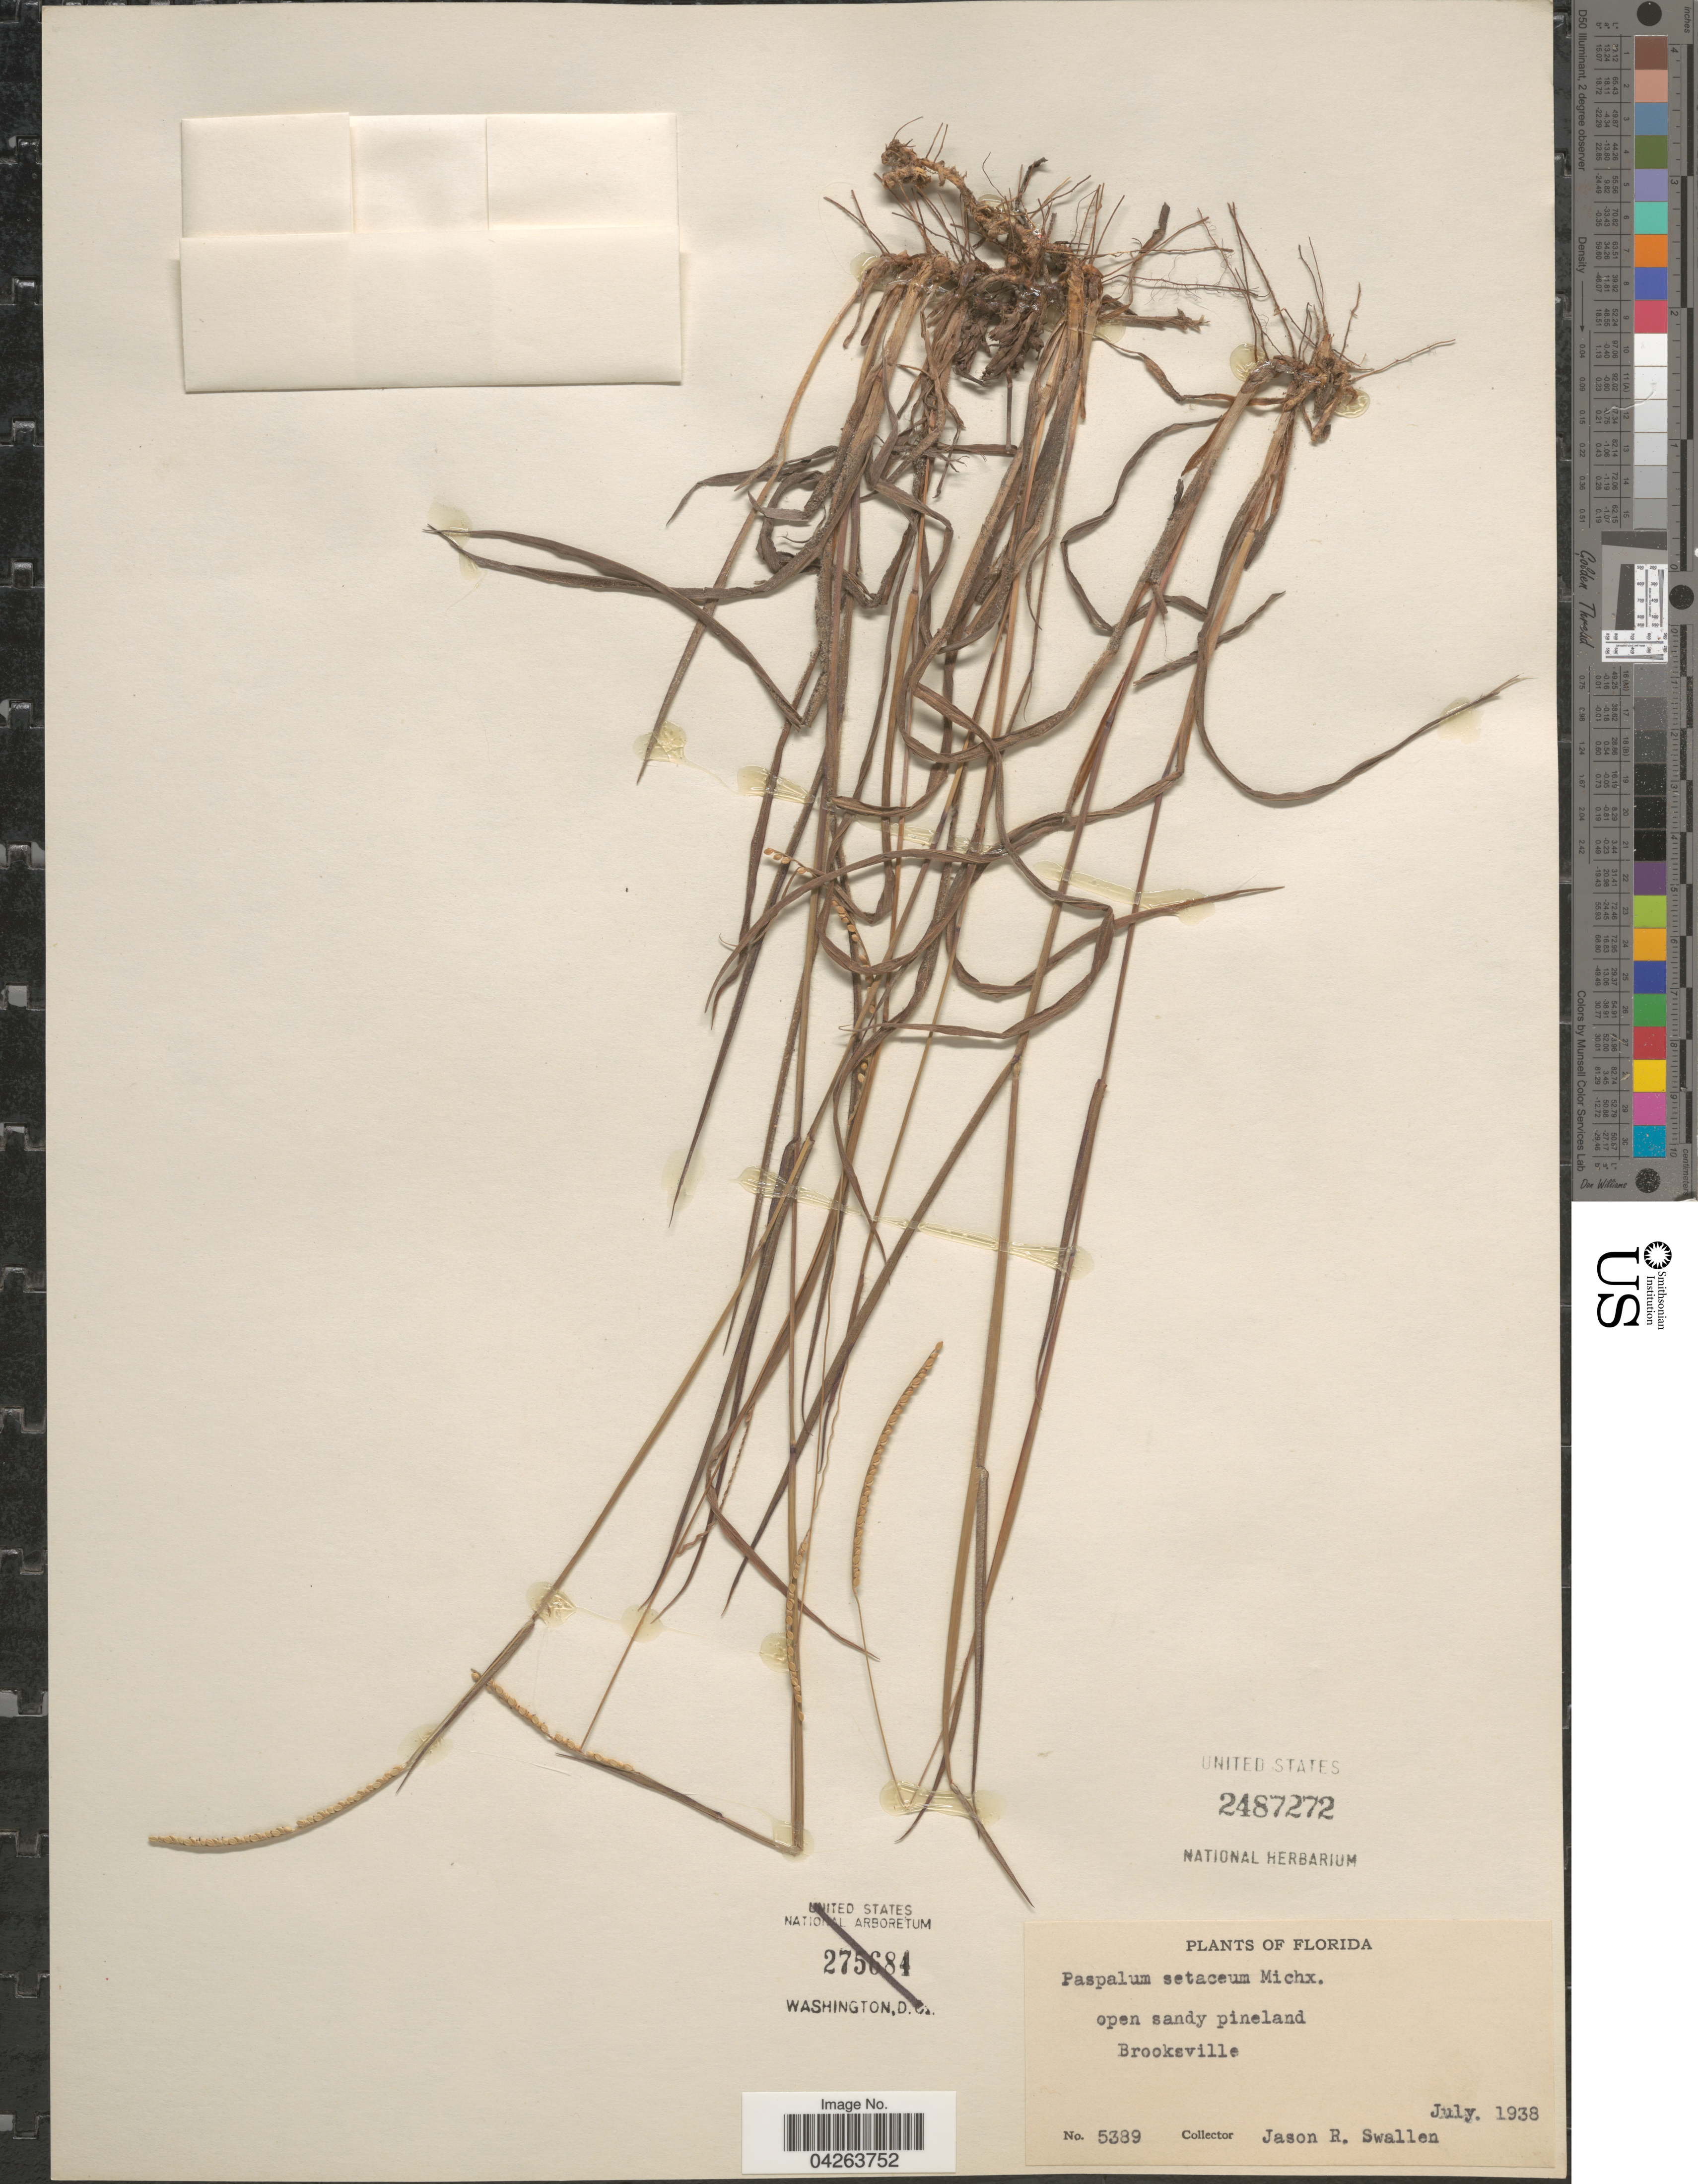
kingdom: Plantae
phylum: Tracheophyta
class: Liliopsida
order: Poales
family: Poaceae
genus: Paspalum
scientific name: Paspalum setaceum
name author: Michx.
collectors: J. R. Swallen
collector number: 5389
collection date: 1938-07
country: United States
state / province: Florida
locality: Brooksville.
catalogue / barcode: US 2487272